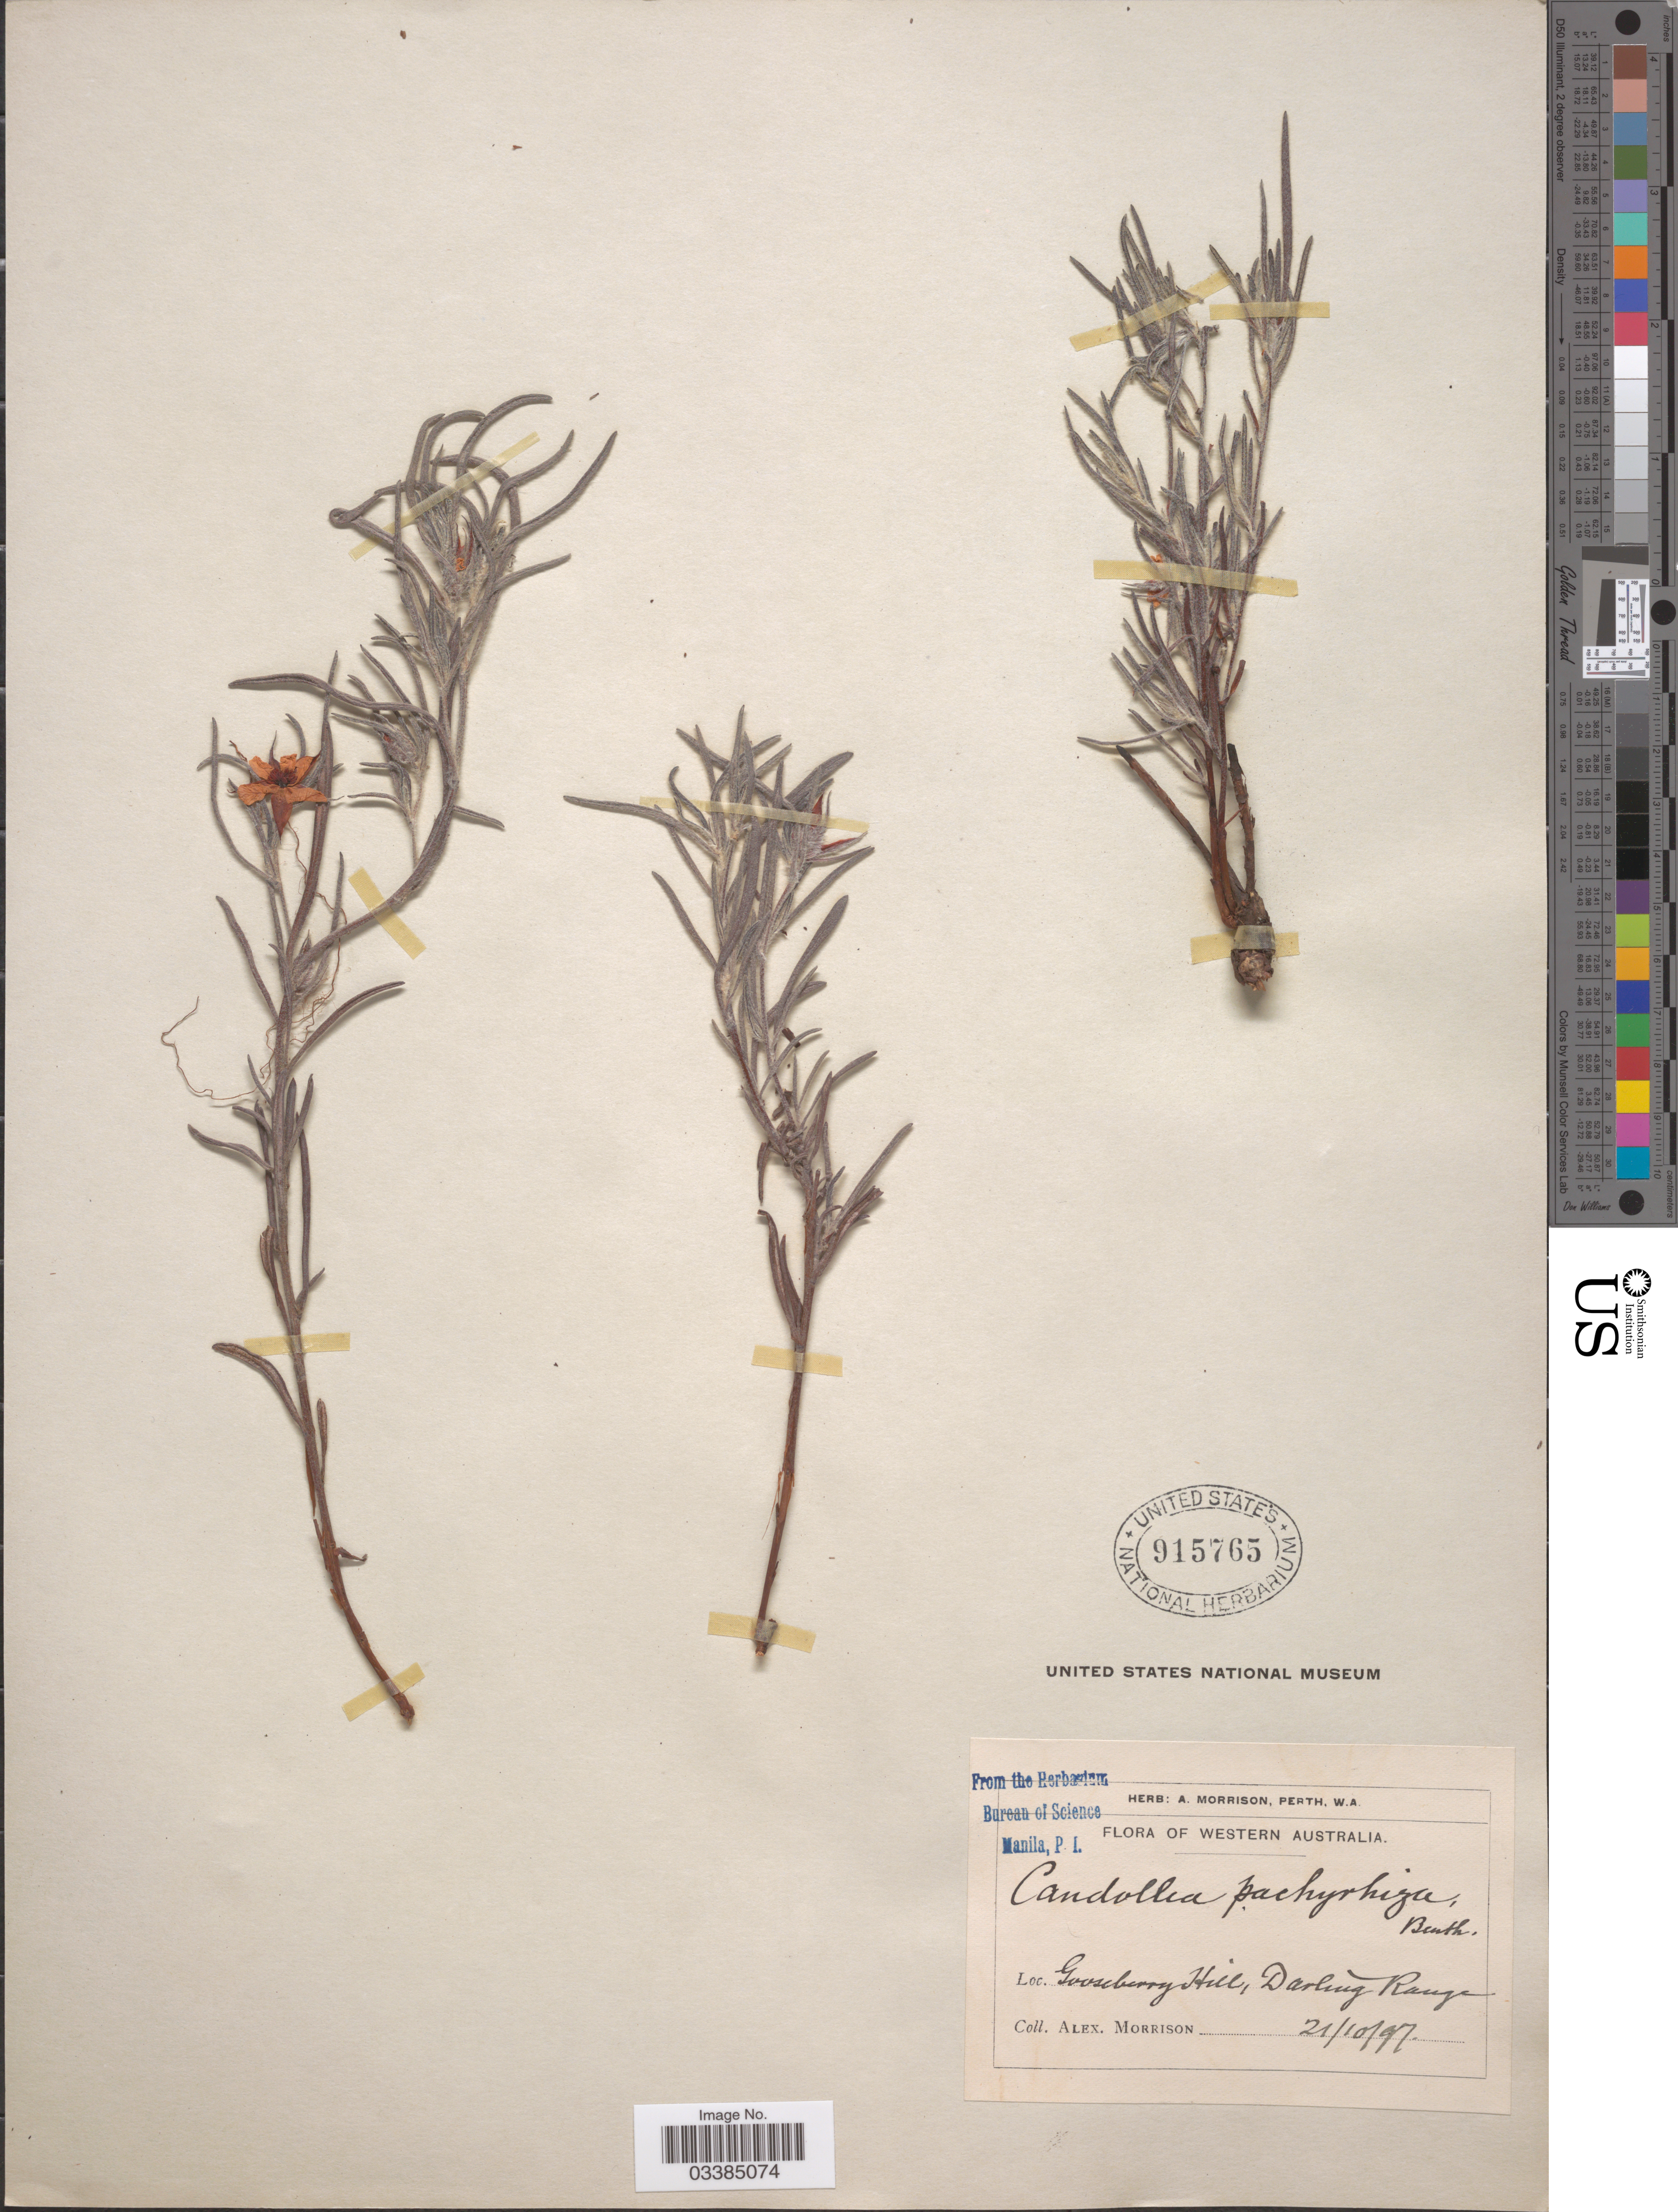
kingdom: Plantae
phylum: Tracheophyta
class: Magnoliopsida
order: Dilleniales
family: Dilleniaceae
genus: Hibbertia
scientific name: Hibbertia pachyrrhiza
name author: Steud.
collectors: A. Morrison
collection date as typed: Transcribed d/m/y: 21/10/97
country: Australia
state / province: Western Australia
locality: Gooseberry Hill, Darling Range.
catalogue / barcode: US 915765